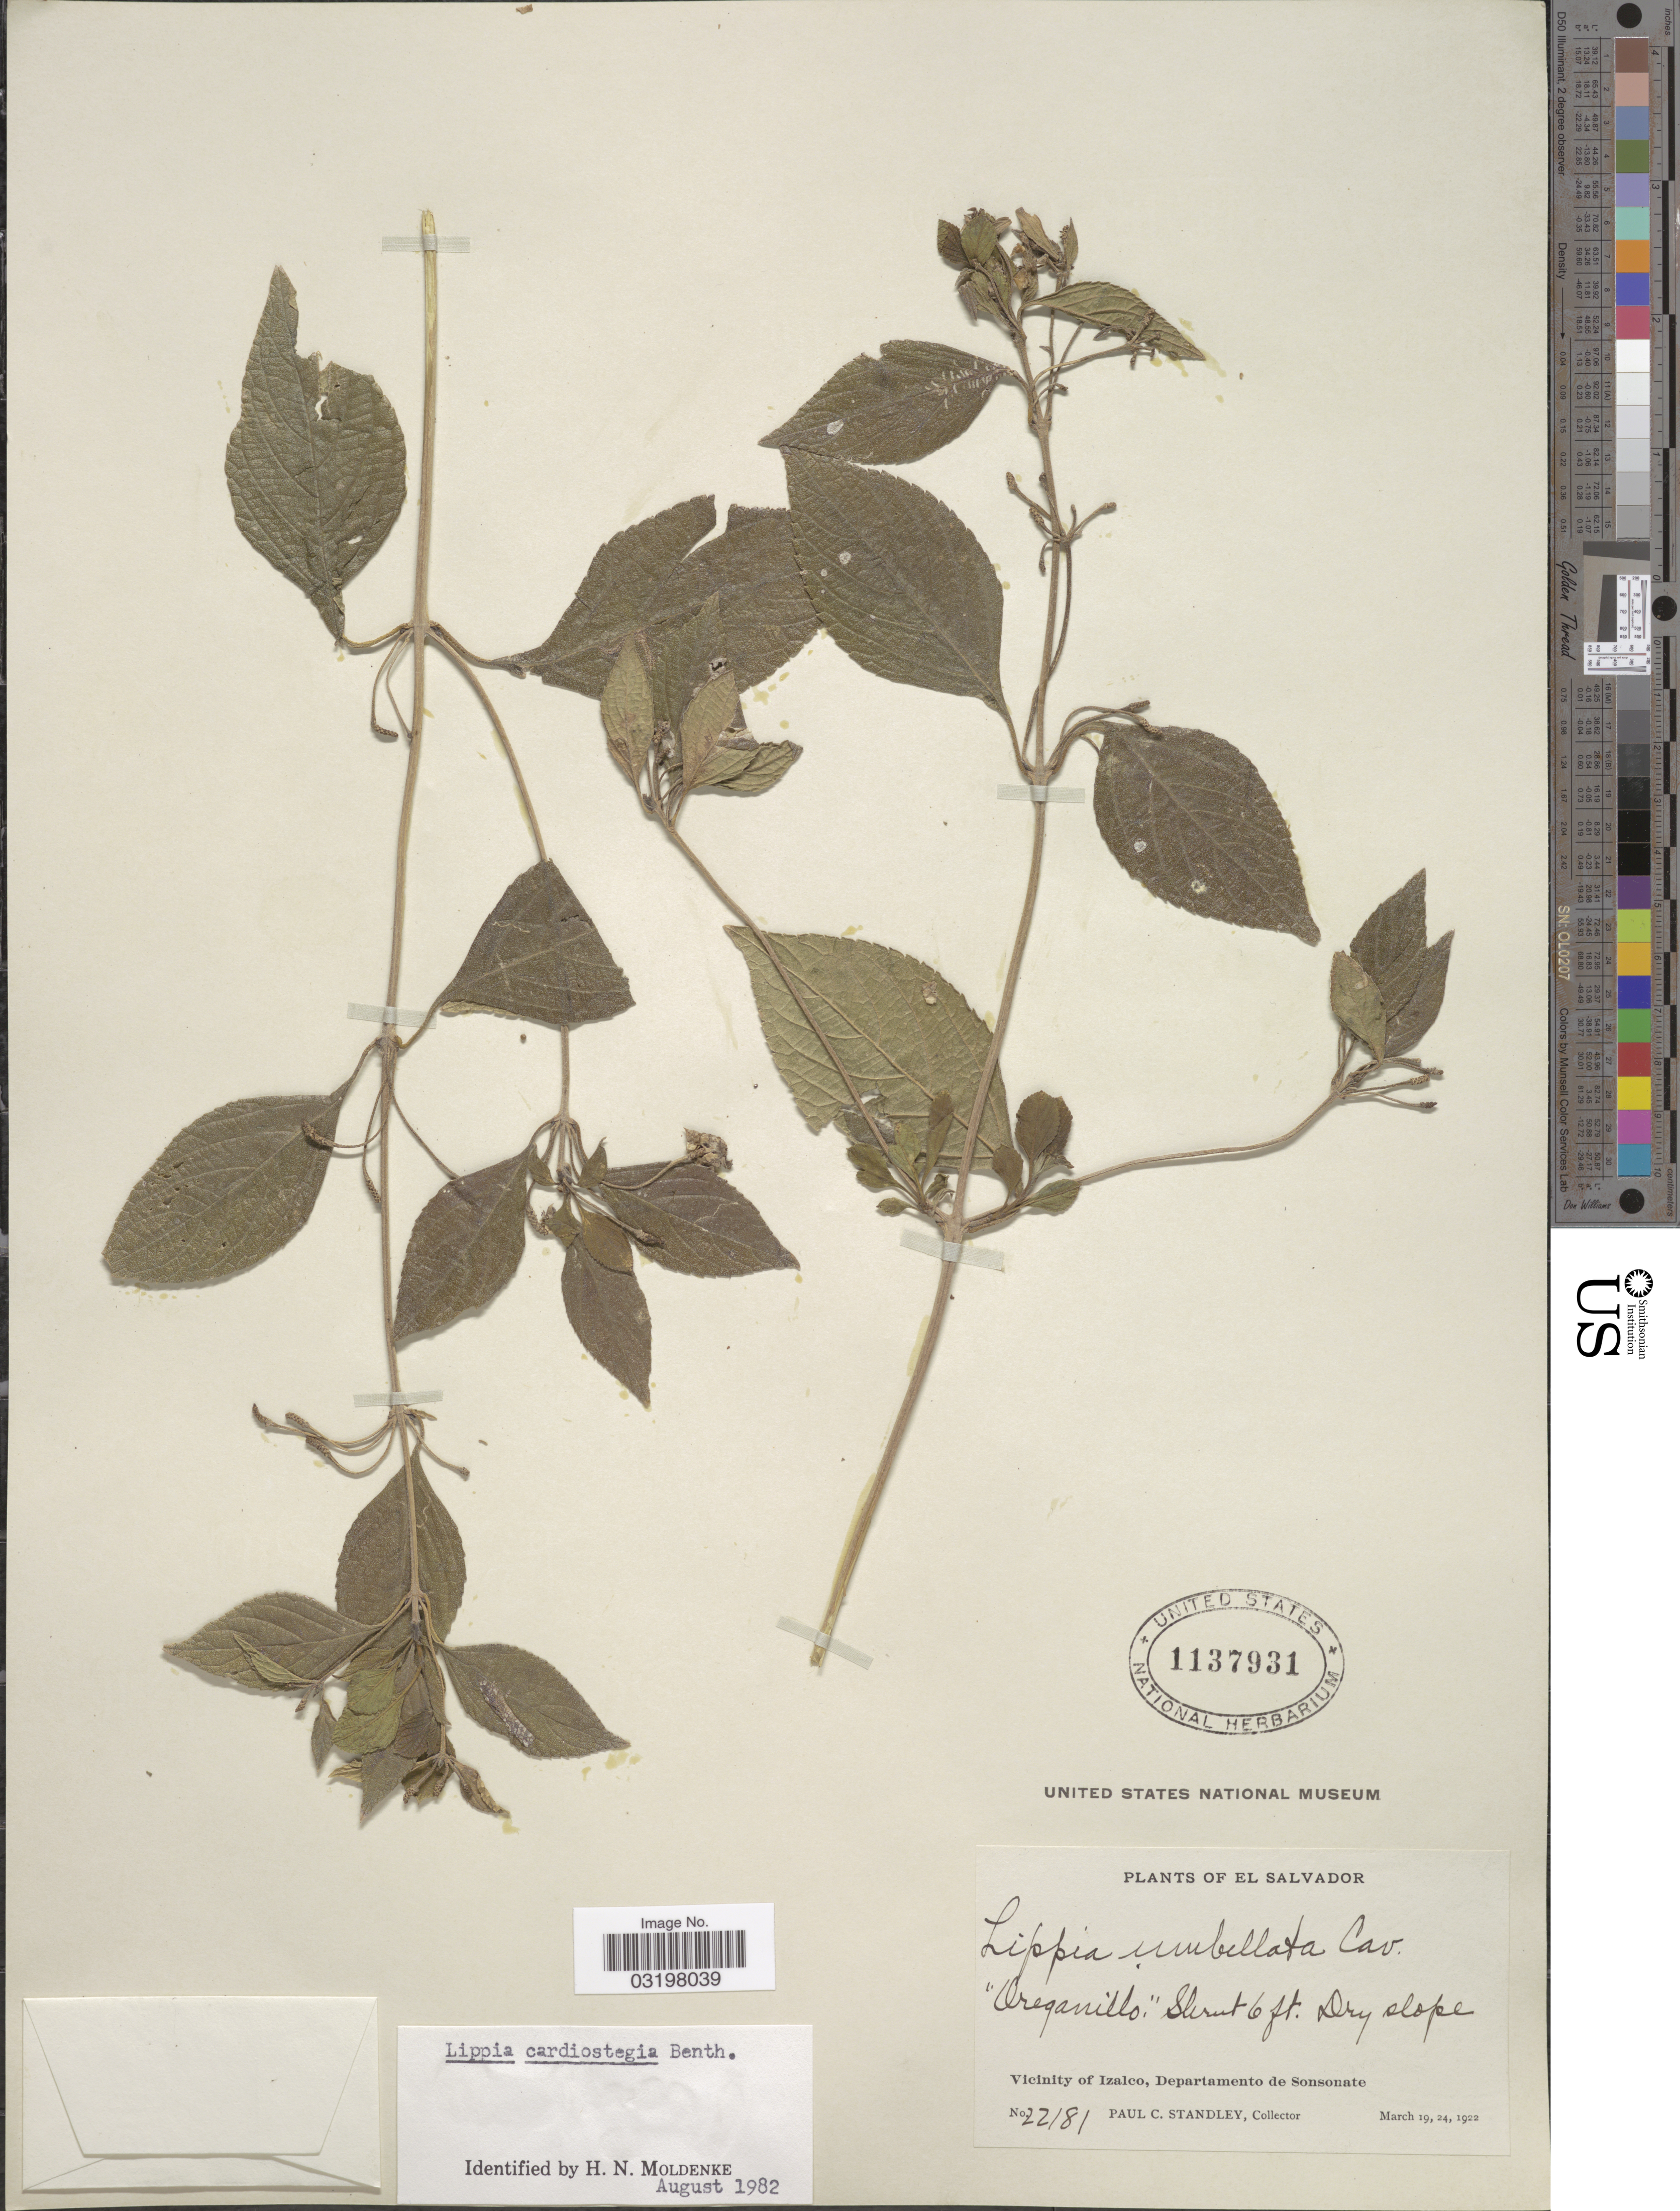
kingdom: Plantae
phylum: Tracheophyta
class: Magnoliopsida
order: Lamiales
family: Verbenaceae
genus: Lippia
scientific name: Lippia cardiostegia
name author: Benth.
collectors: P. C. Standley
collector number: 22181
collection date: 1922-03-19/1922-03-24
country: El Salvador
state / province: Sonsonate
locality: Vicinity of Izalco, Departamento de Sonsonate.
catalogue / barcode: US 1137931